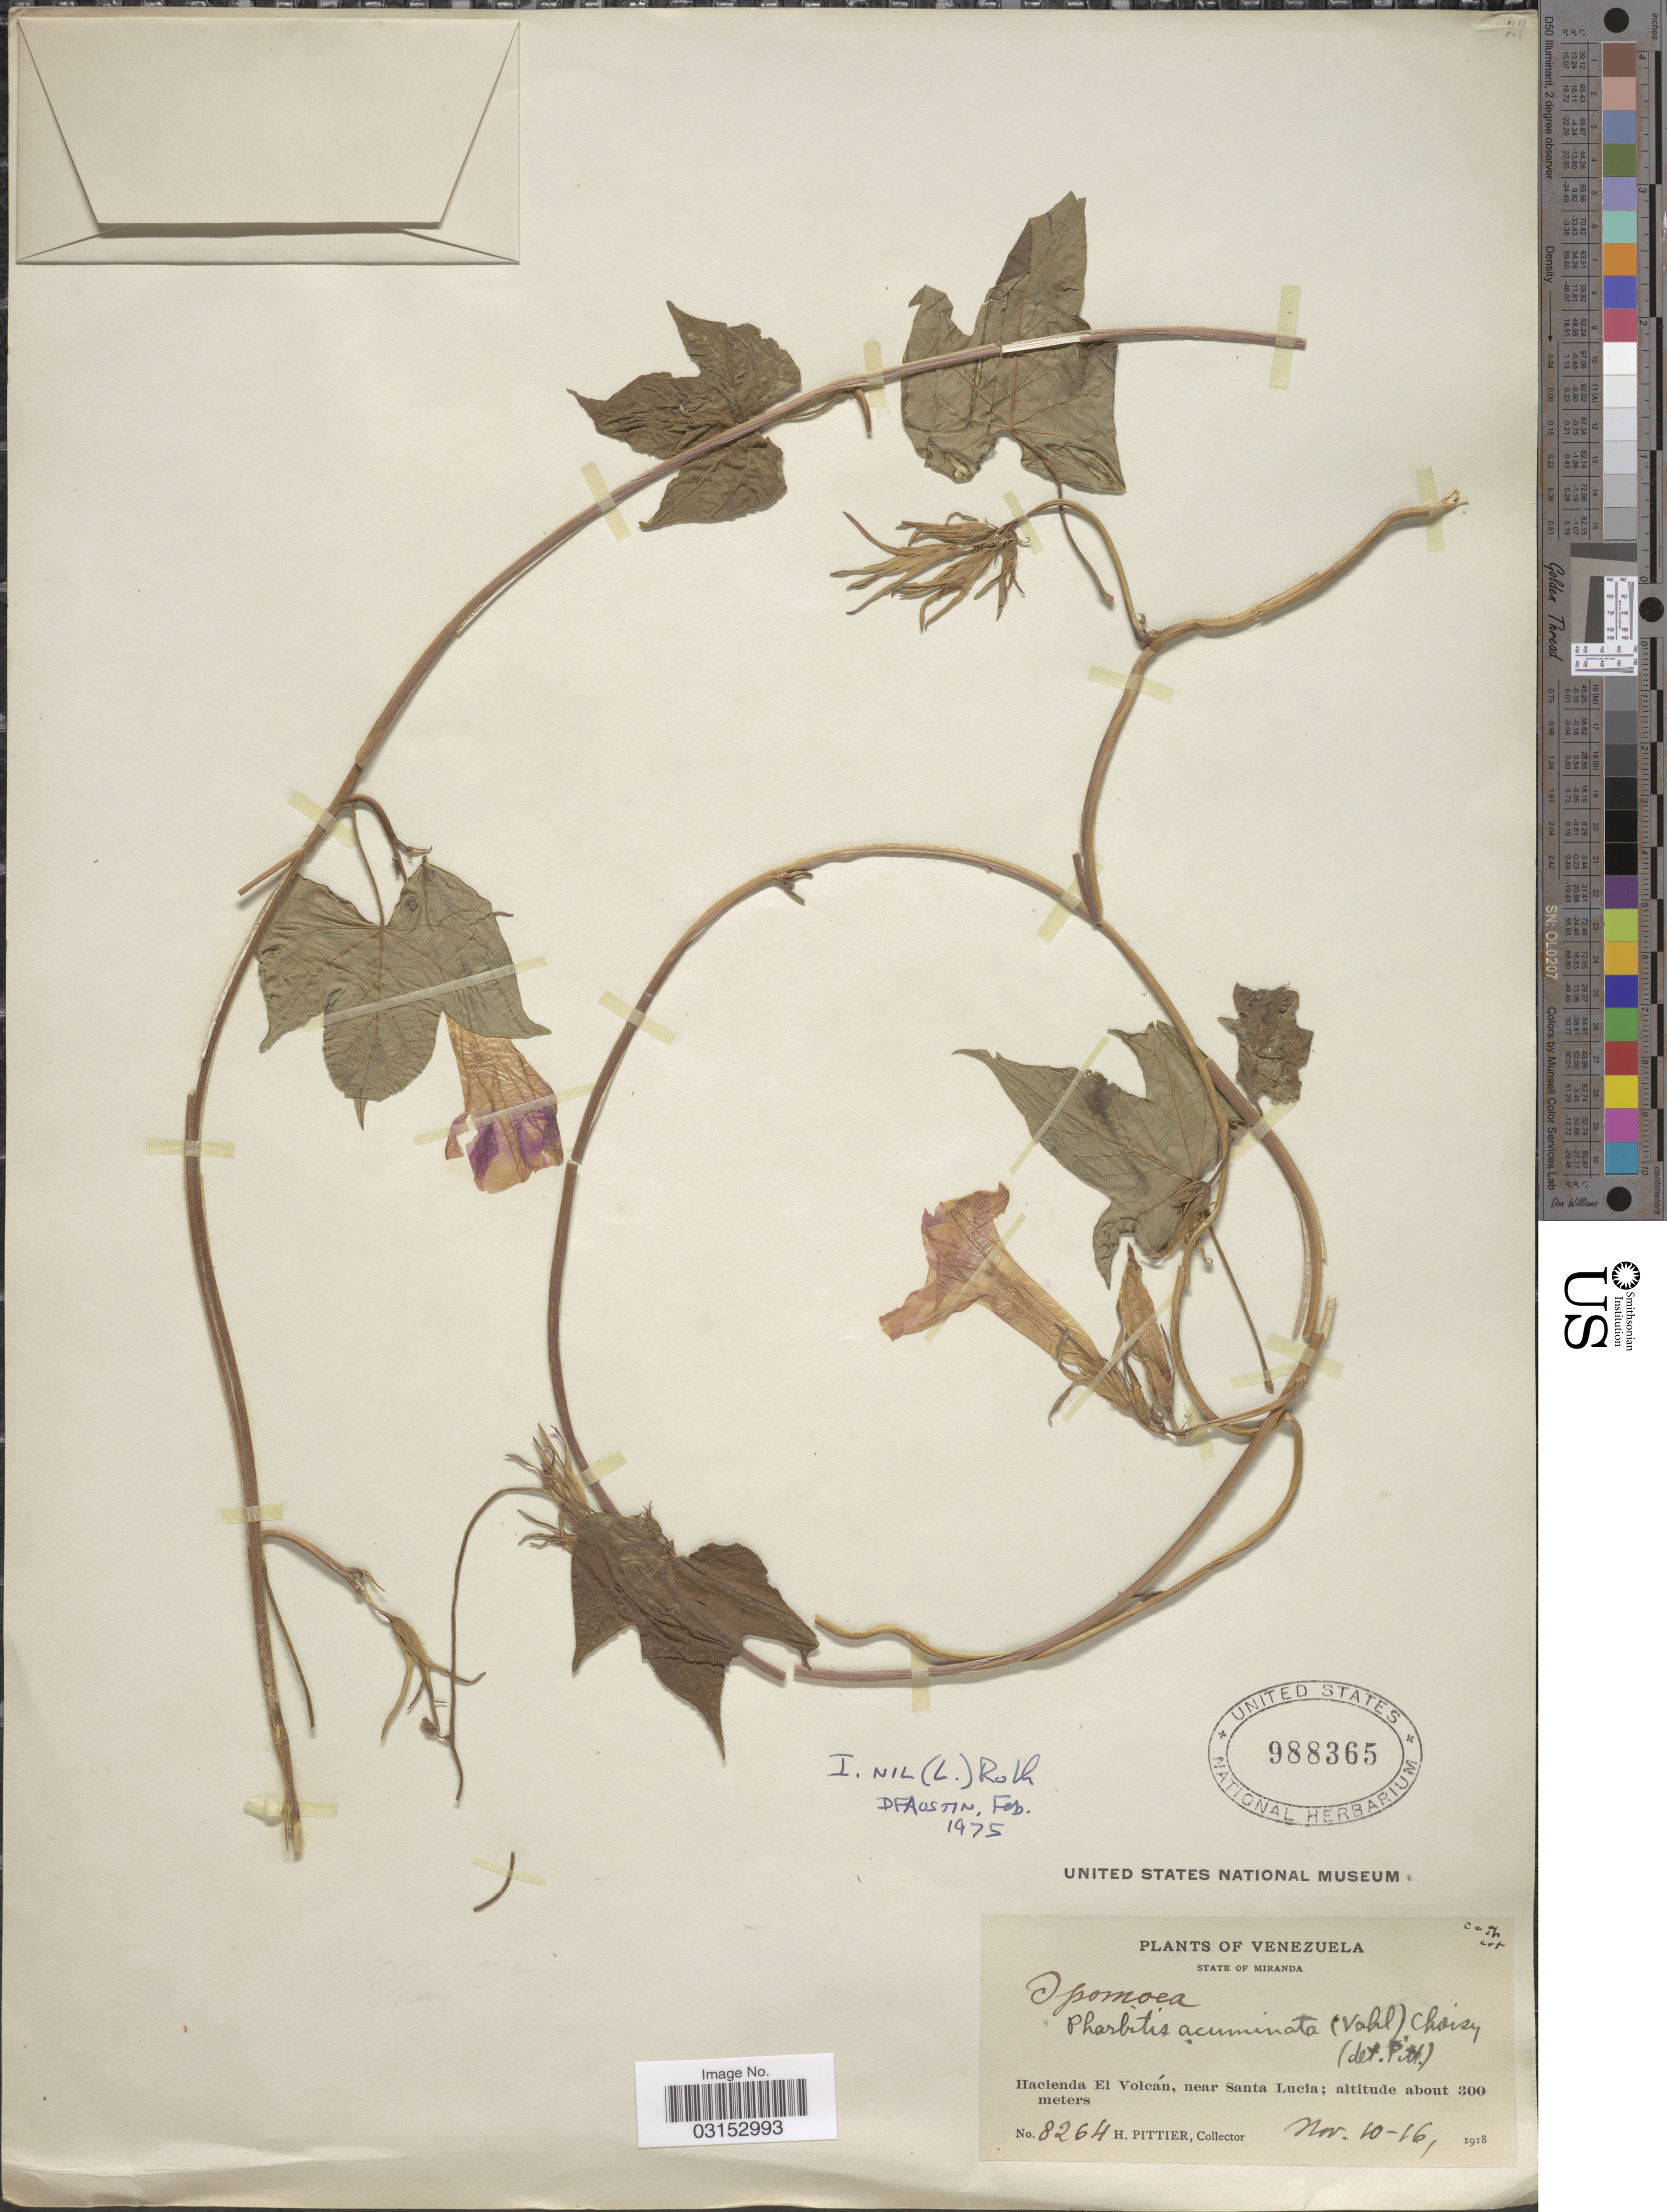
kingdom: Plantae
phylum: Tracheophyta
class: Magnoliopsida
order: Solanales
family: Convolvulaceae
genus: Ipomoea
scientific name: Ipomoea nil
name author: (L.) Roth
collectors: H. F. Pittier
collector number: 8264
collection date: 1918-11-10/1918-11-16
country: Venezuela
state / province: Miranda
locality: Hacienda El Volcán, near Santa Lucia.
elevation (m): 300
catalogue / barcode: US 988365